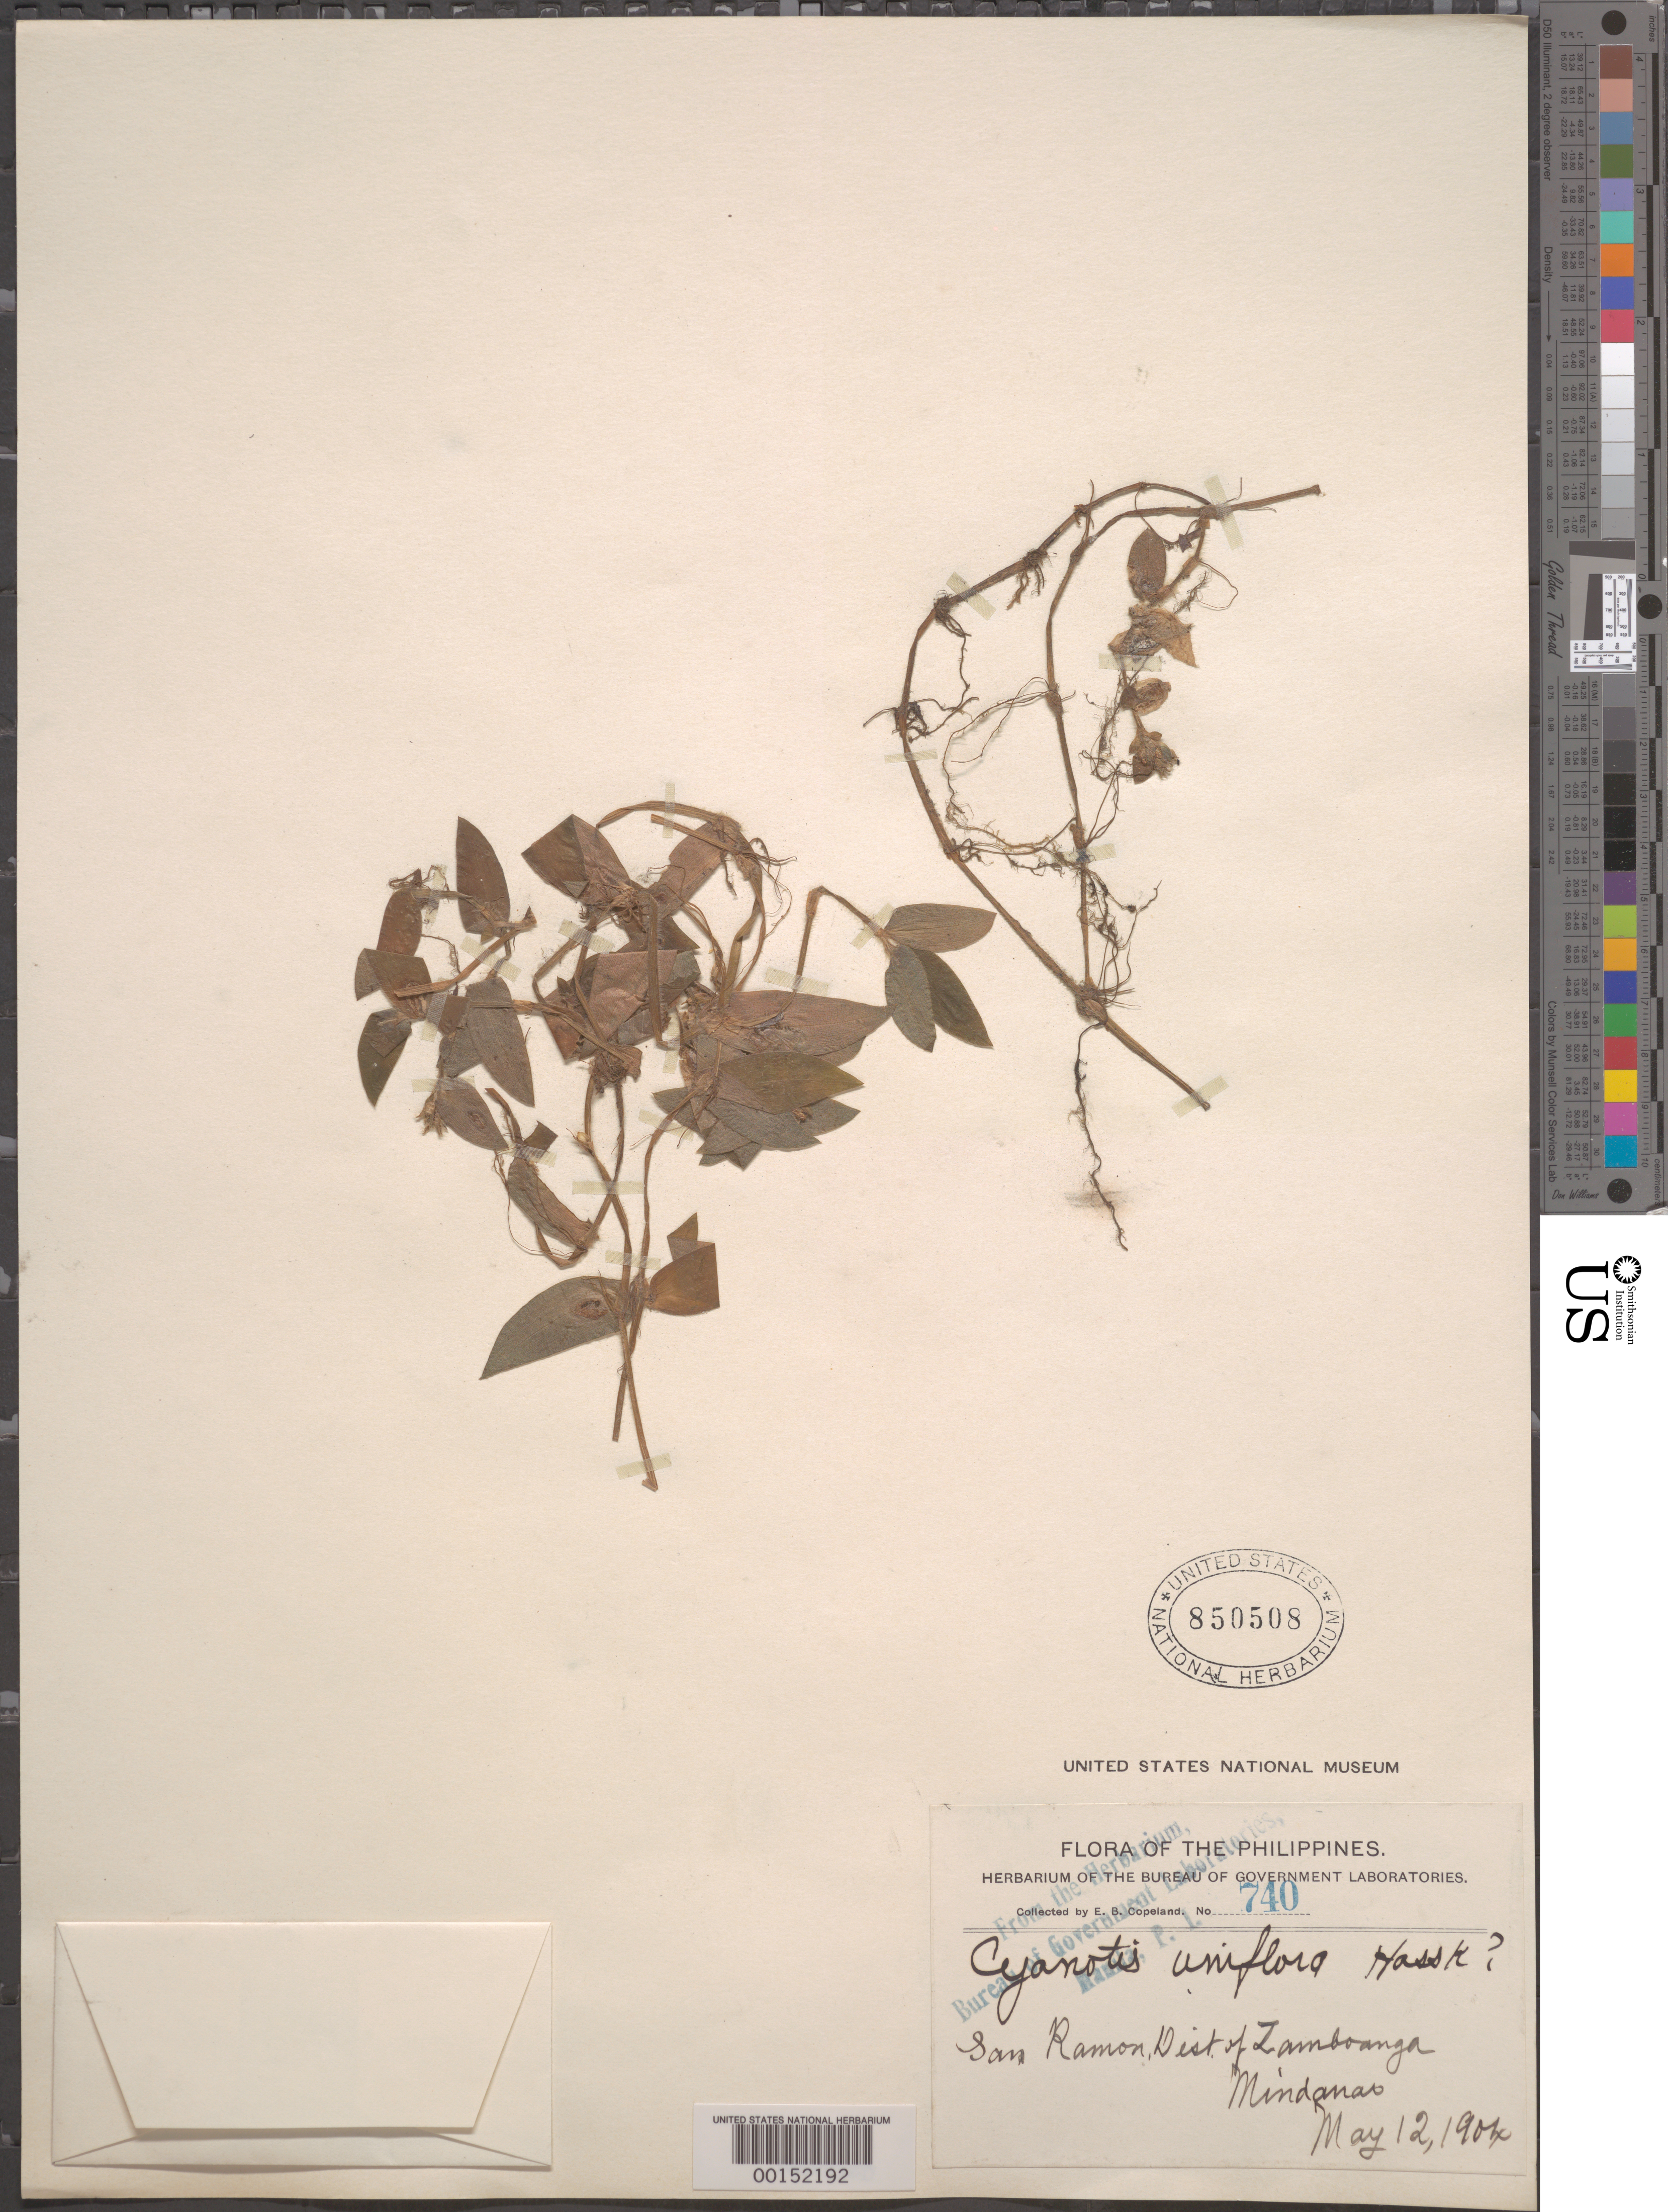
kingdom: Plantae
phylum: Tracheophyta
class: Liliopsida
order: Commelinales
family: Commelinaceae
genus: Belosynapsis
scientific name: Belosynapsis ciliata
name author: (Blume) R.S. Rao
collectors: E. B. Copeland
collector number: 740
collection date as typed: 12 May 1904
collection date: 1904-05-12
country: Philippines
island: Mindanao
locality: San ramon, zamboanga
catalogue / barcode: US 850508